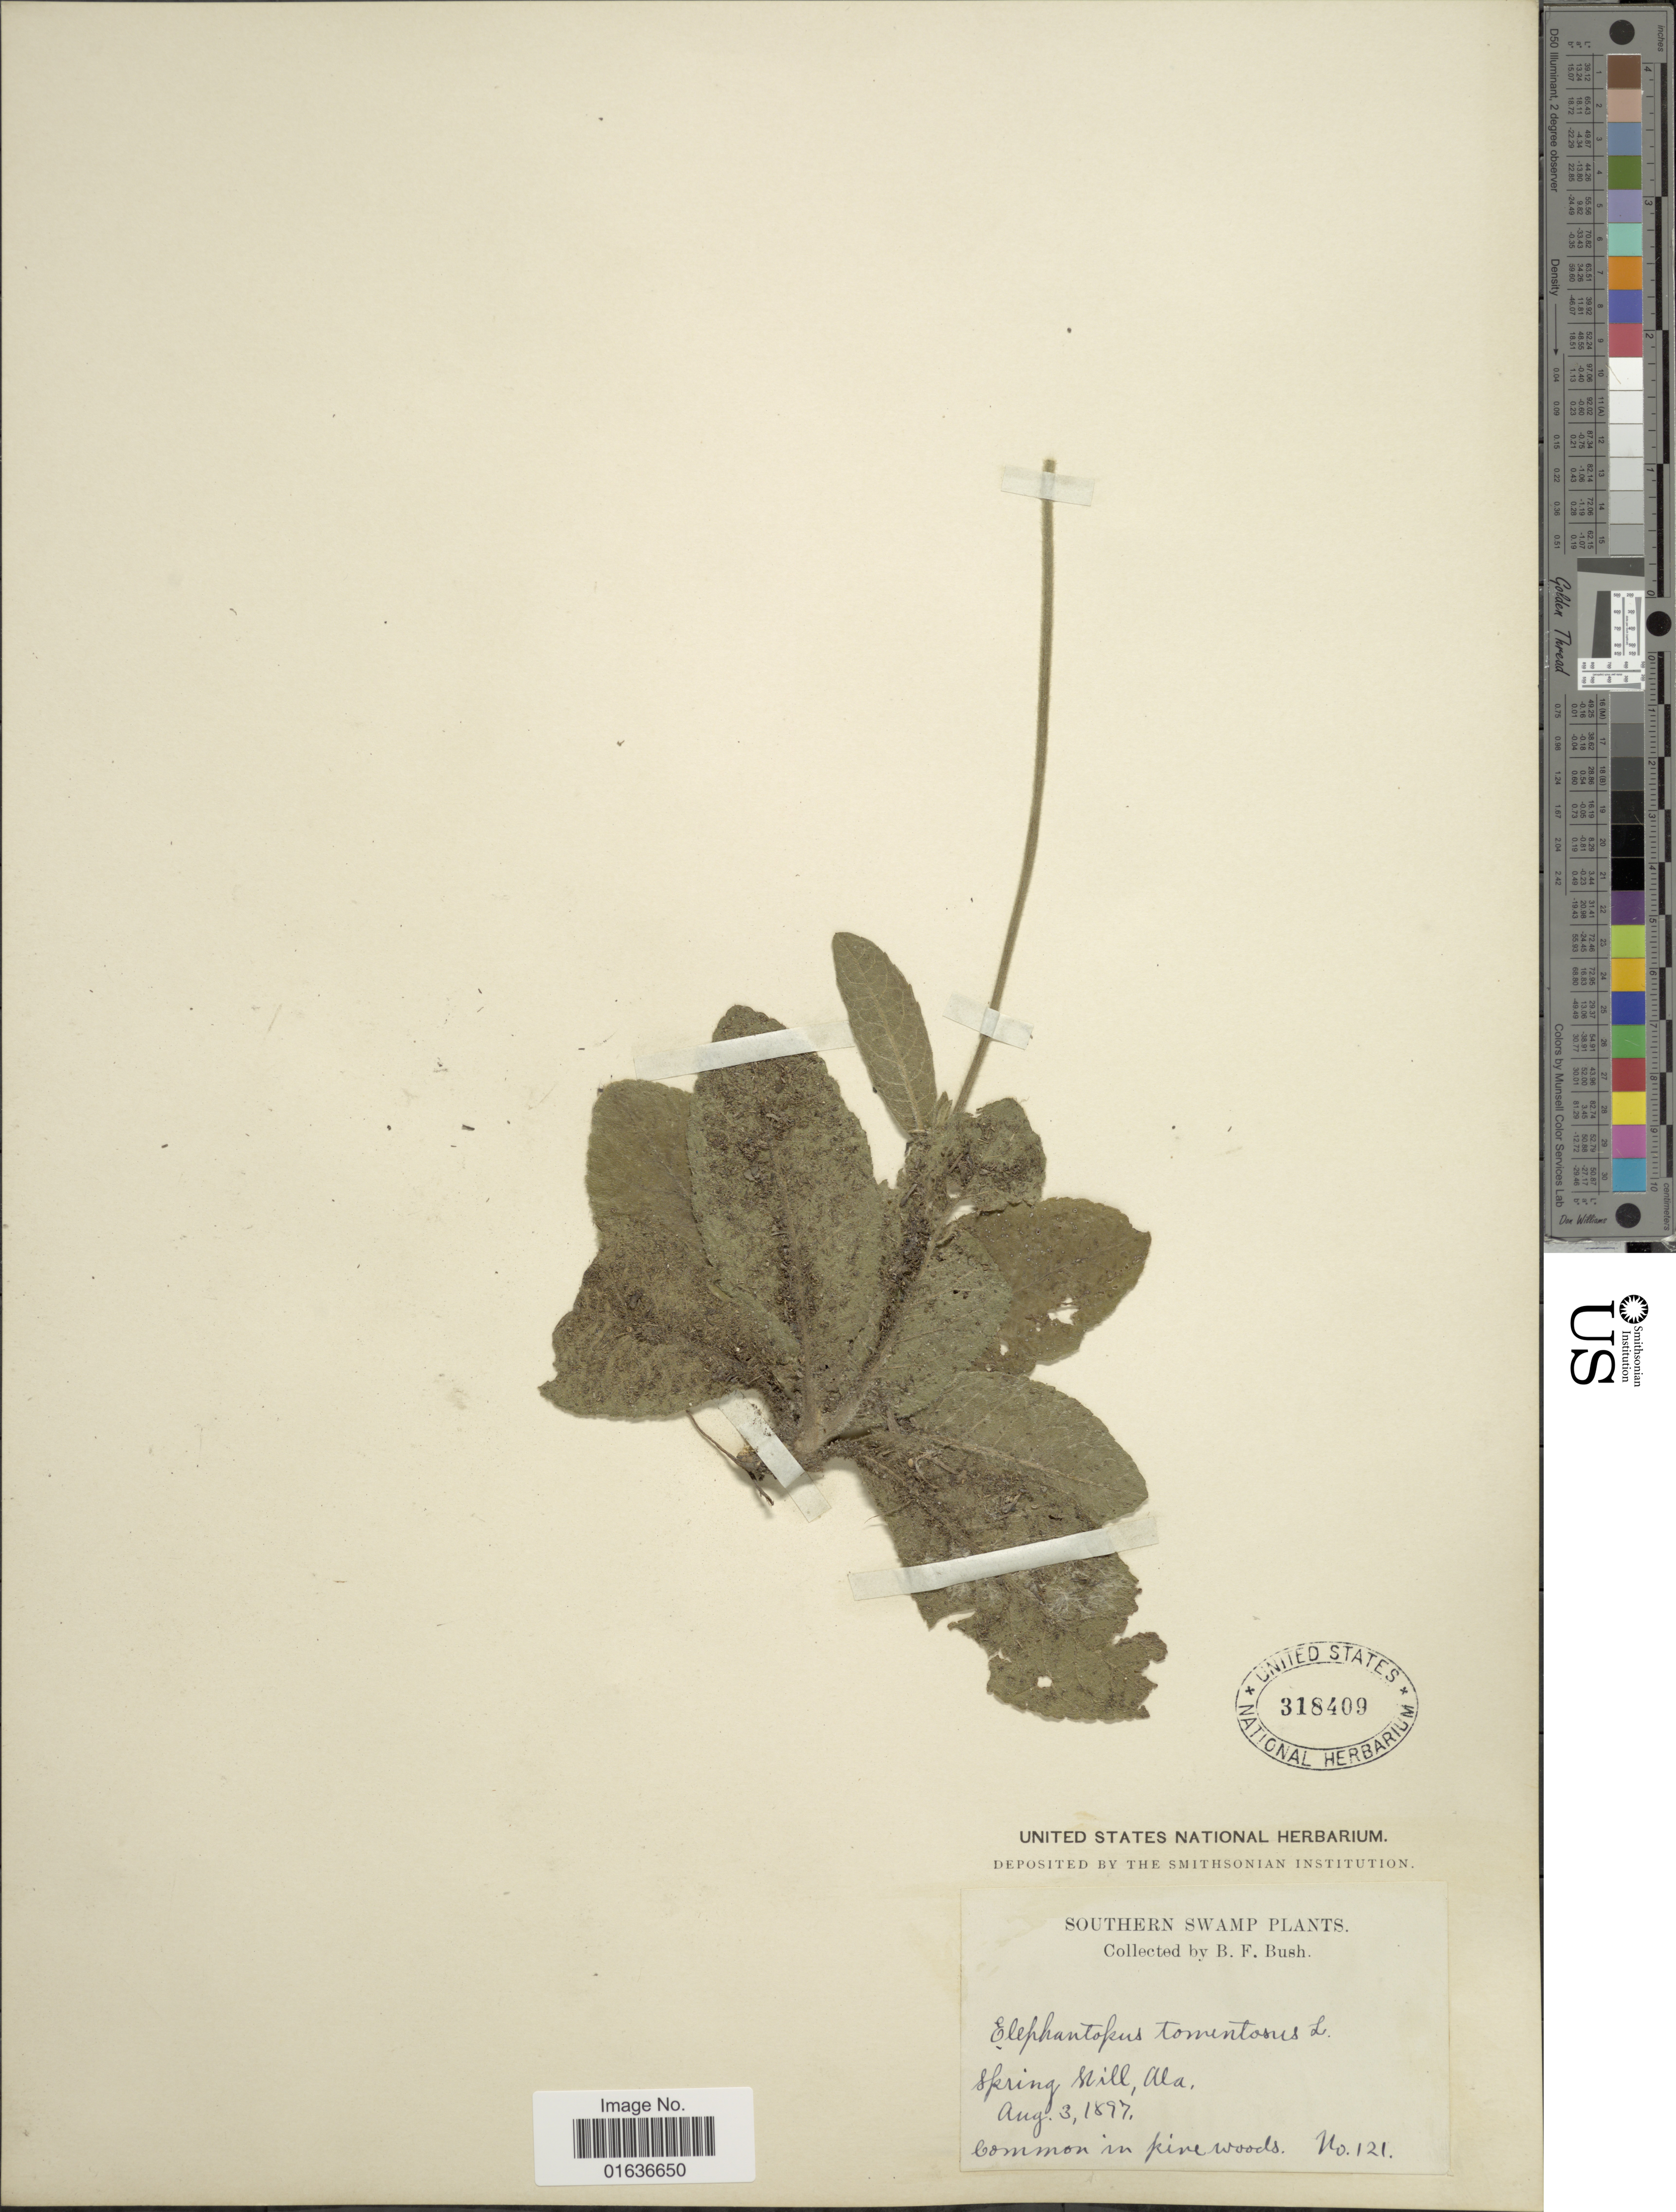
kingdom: Plantae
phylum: Tracheophyta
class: Magnoliopsida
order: Asterales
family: Asteraceae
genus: Elephantopus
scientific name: Elephantopus elatus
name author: Bertol.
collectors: B. F. Bush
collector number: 121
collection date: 1897-08-03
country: United States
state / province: Alabama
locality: Southern Swamp, Spring Hill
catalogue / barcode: US 318409